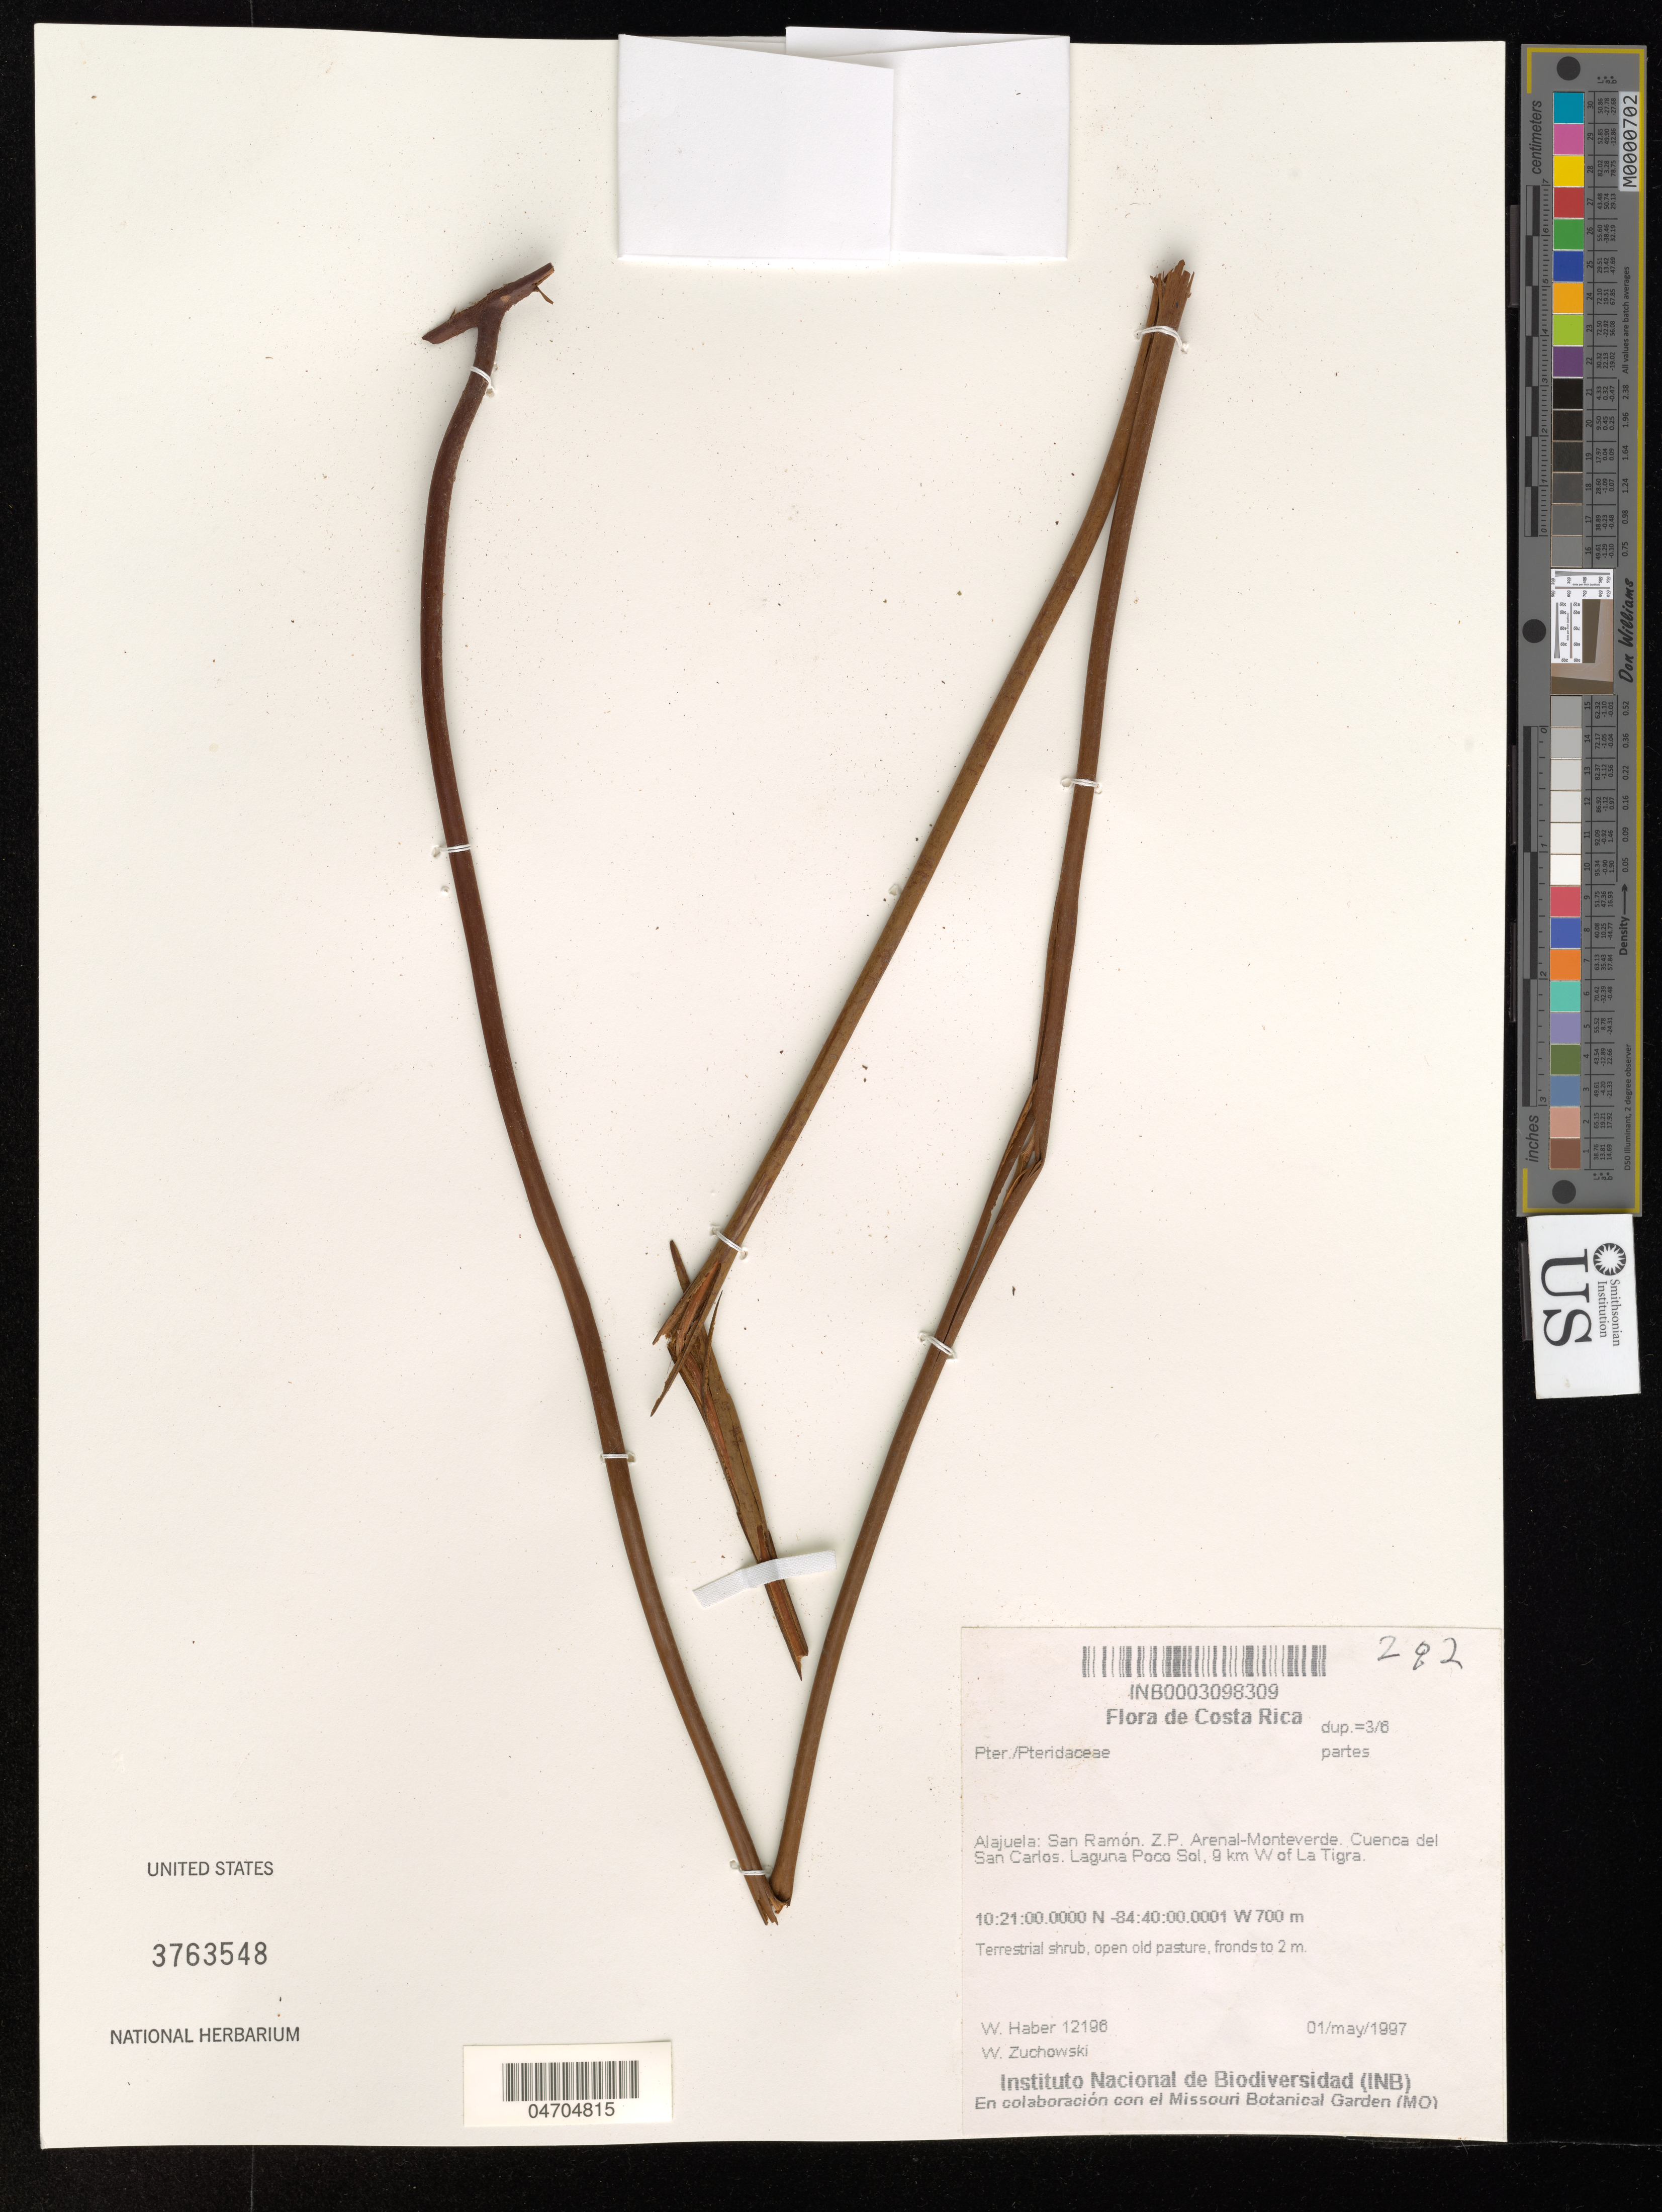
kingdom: Plantae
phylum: Tracheophyta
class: Polypodiopsida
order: Polypodiales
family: Pteridaceae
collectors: W. Haber & W. Zuchowski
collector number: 12196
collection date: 1997-05-01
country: Costa Rica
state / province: Alajuela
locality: San Ramón. Z.P. Arenal-Monteverde. Cuenca del San Carlos. Laguna Poco Sol, 9 km W of La Tigra.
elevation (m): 700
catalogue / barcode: US 3763548